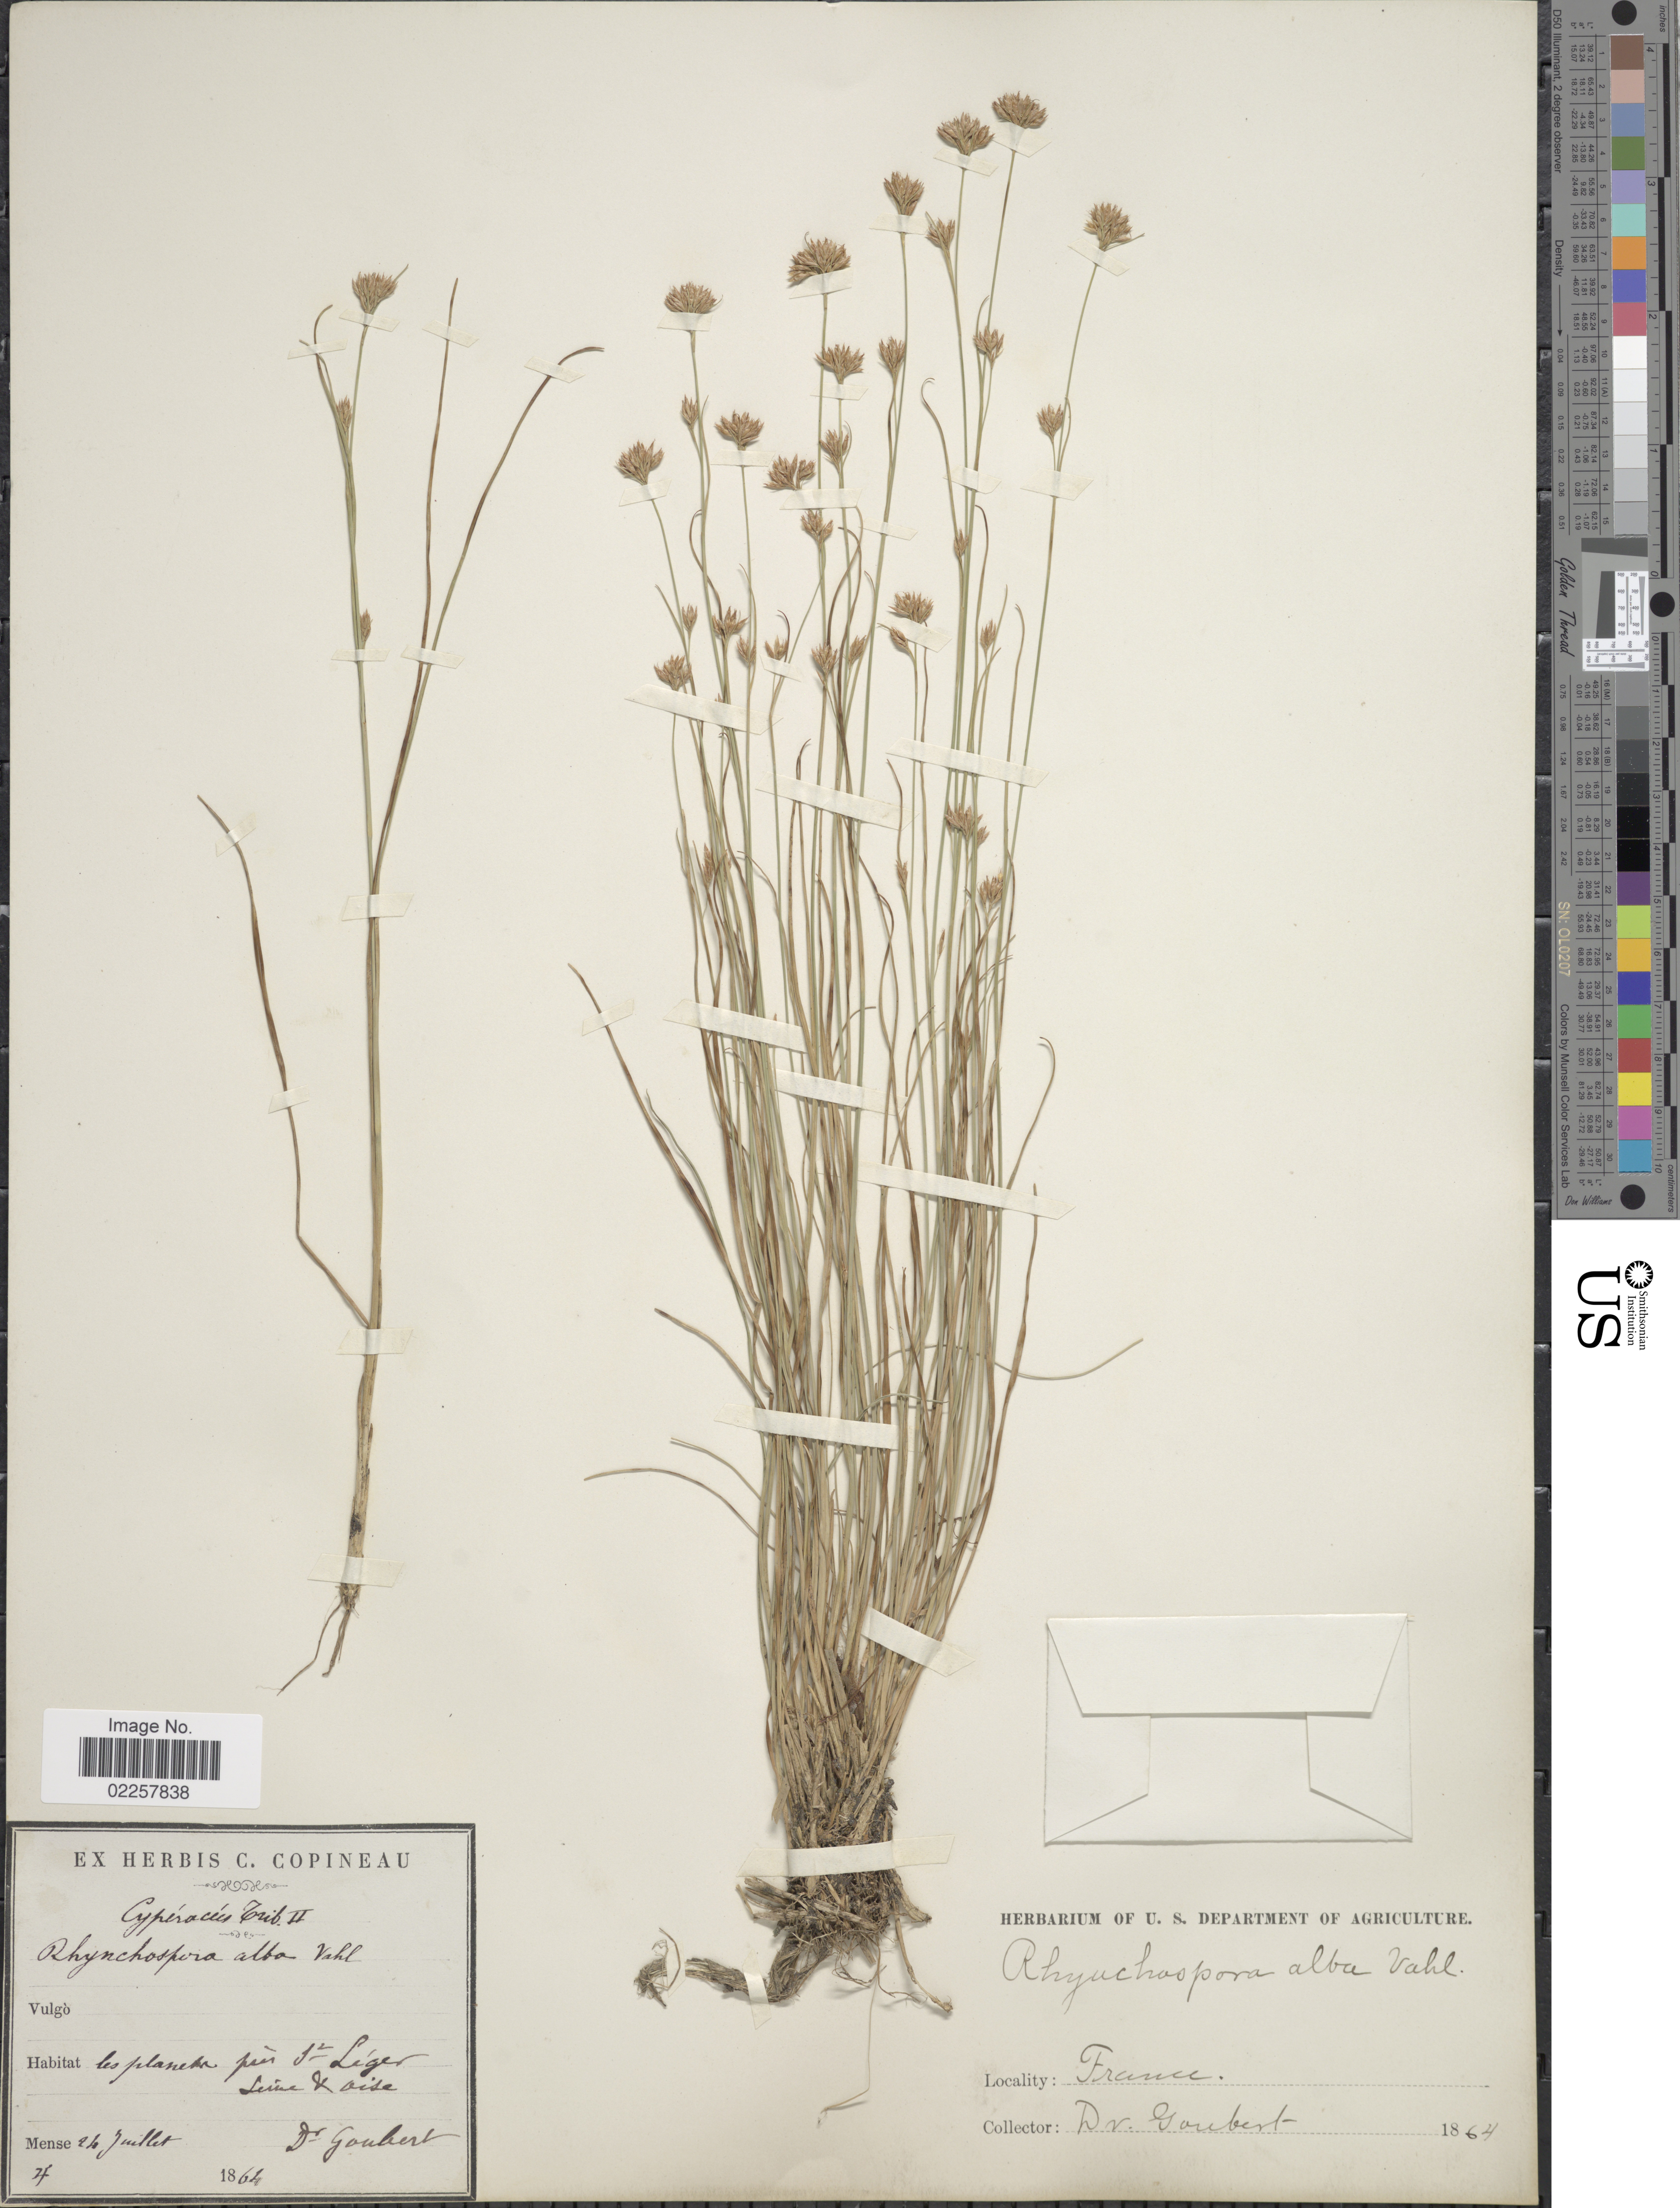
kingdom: Plantae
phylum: Tracheophyta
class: Liliopsida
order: Poales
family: Cyperaceae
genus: Rhynchospora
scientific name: Rhynchospora alba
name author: (L.) Vahl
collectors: Goubert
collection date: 1864-07-24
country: France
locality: Copanter pres St. Leger Seine & Oise [Aise?]